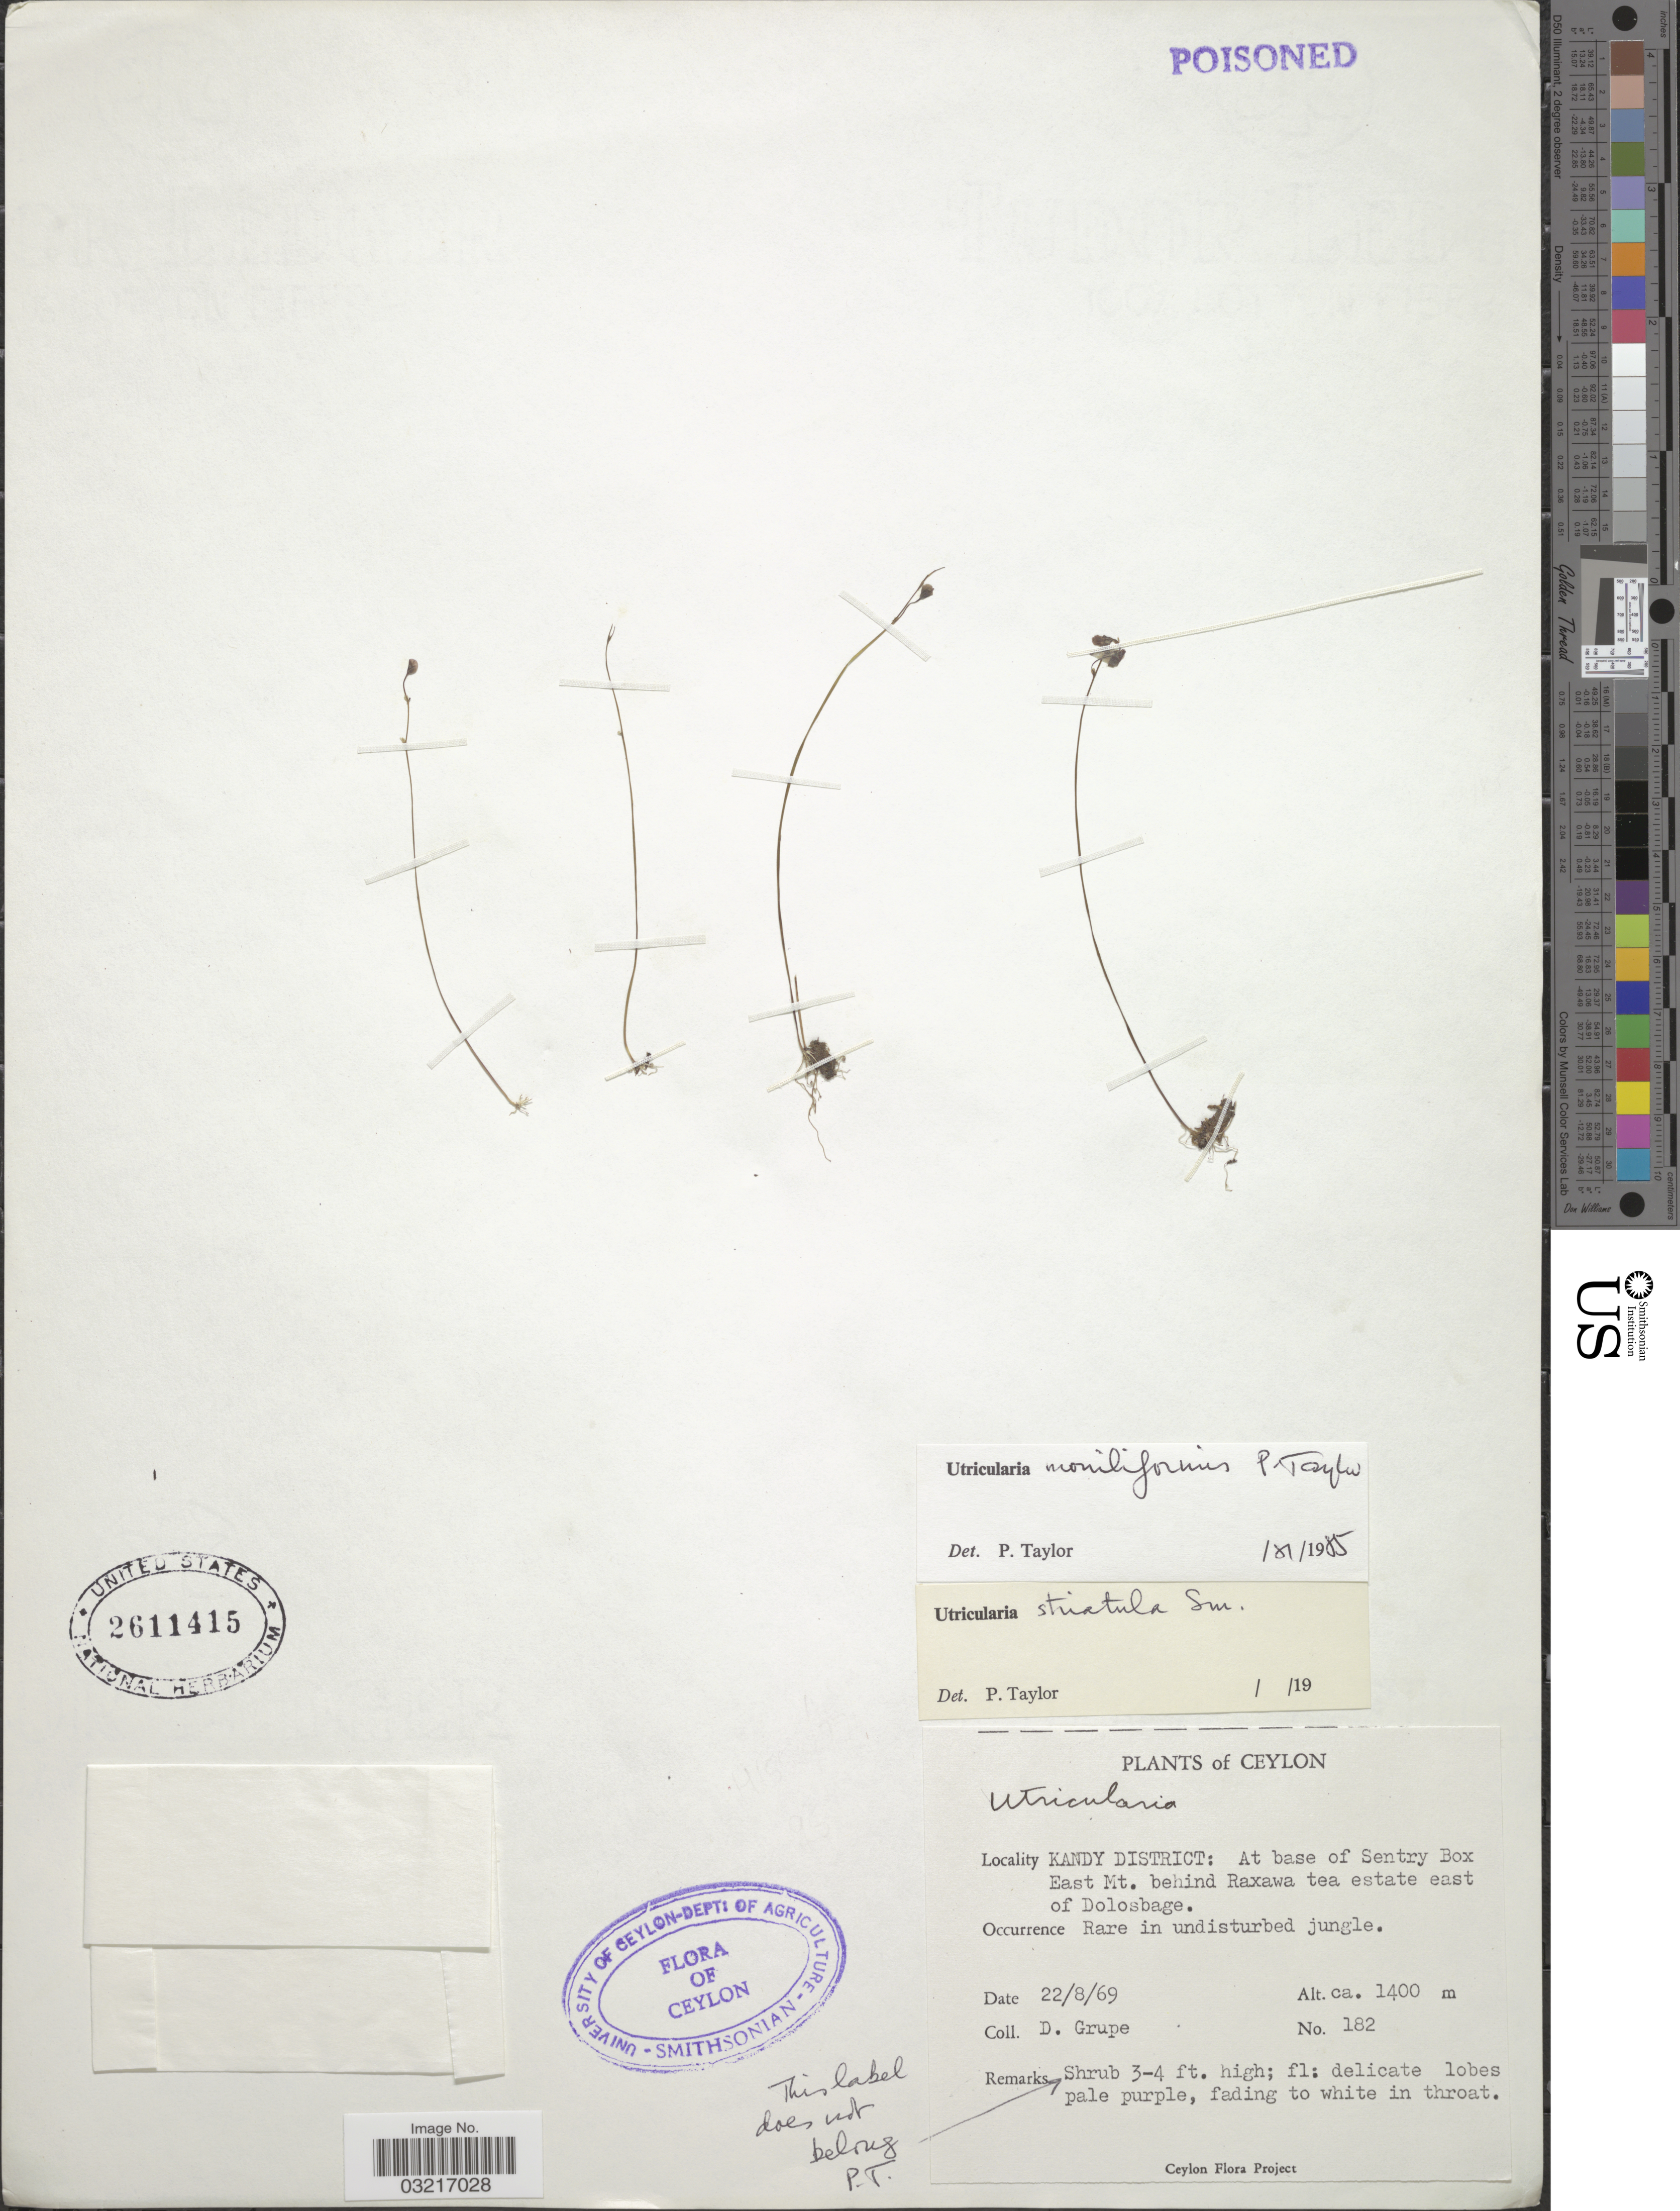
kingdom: Plantae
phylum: Tracheophyta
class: Magnoliopsida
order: Lamiales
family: Lentibulariaceae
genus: Utricularia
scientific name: Utricularia moniliformis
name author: P. Taylor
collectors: D. Grupe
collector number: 182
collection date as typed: Transcribed d/m/y: 22/8/69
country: Sri Lanka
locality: Ceylon, Kandy District: At base of Sentry Box East Mt. behind Raxawa tea estate east of Dolosbage.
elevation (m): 1400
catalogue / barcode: US 2611415